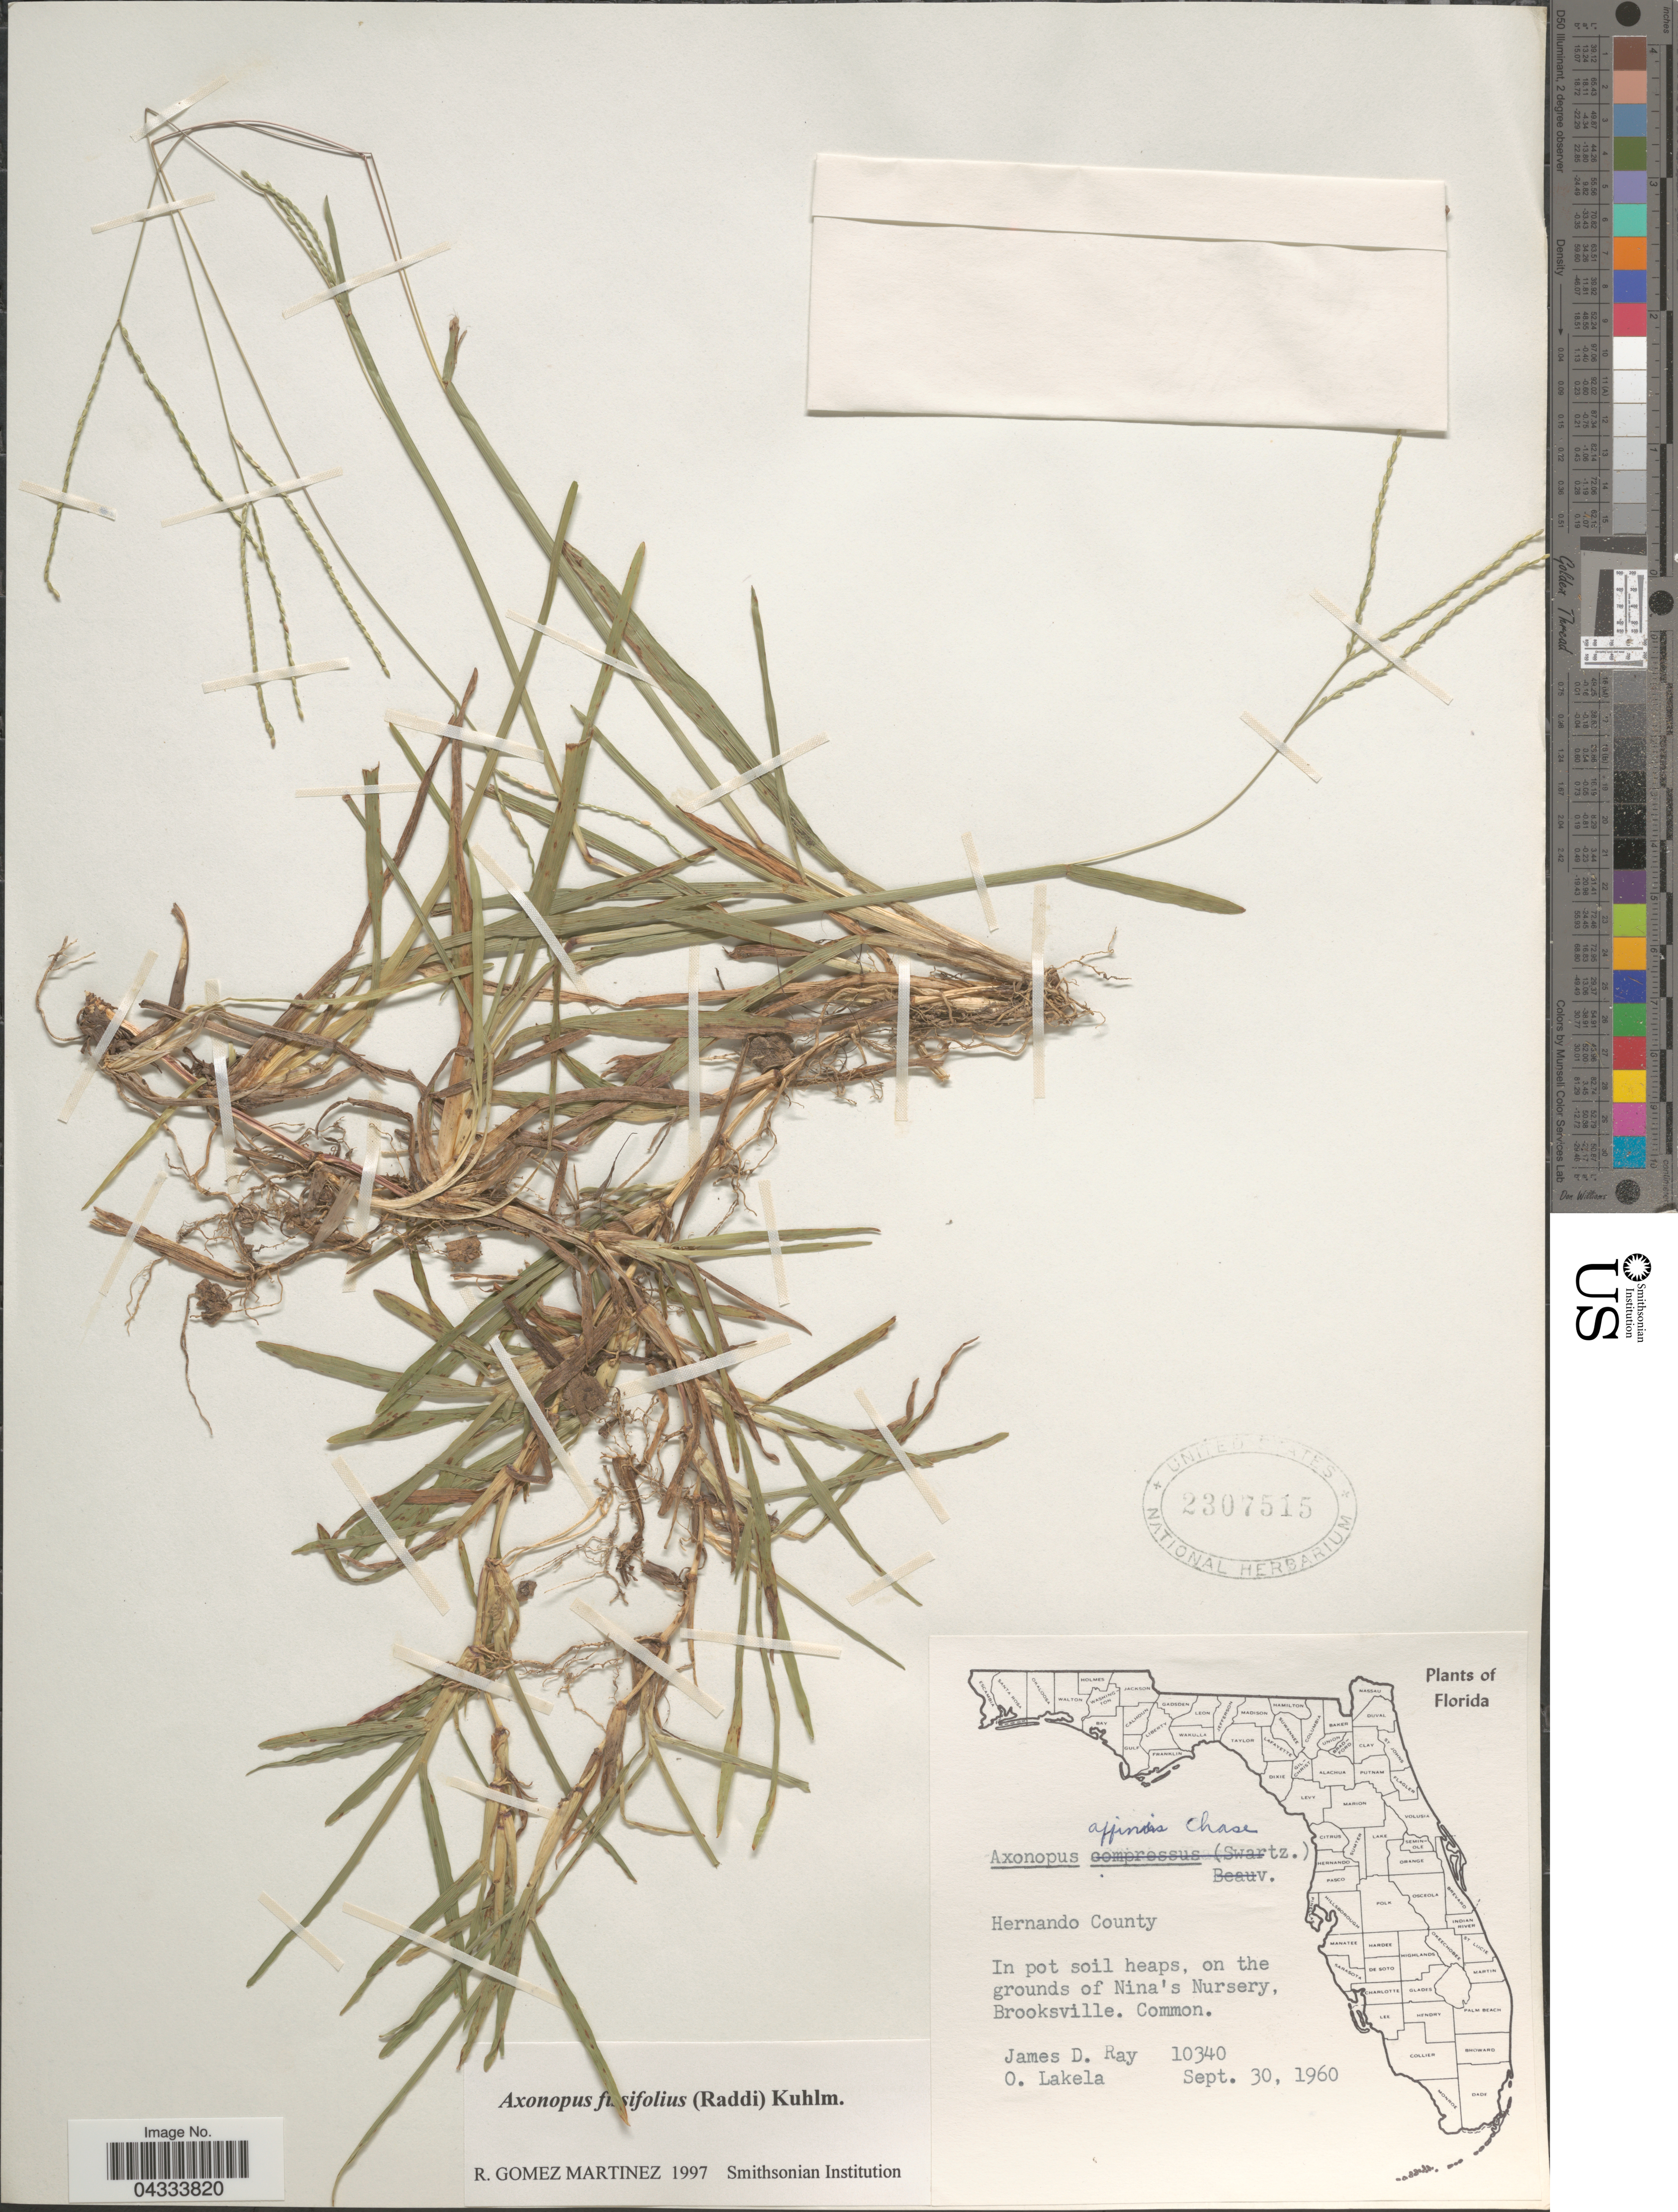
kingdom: Plantae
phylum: Tracheophyta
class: Liliopsida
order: Poales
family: Poaceae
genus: Axonopus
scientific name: Axonopus fissifolius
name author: (Raddi) Kuhlm.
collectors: J. Ray & O. Lakela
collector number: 10340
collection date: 1960-09-30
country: United States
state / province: Florida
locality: Hernando County. On the grounds of Nina's Nursery, Brooksville.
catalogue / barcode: US 2307515